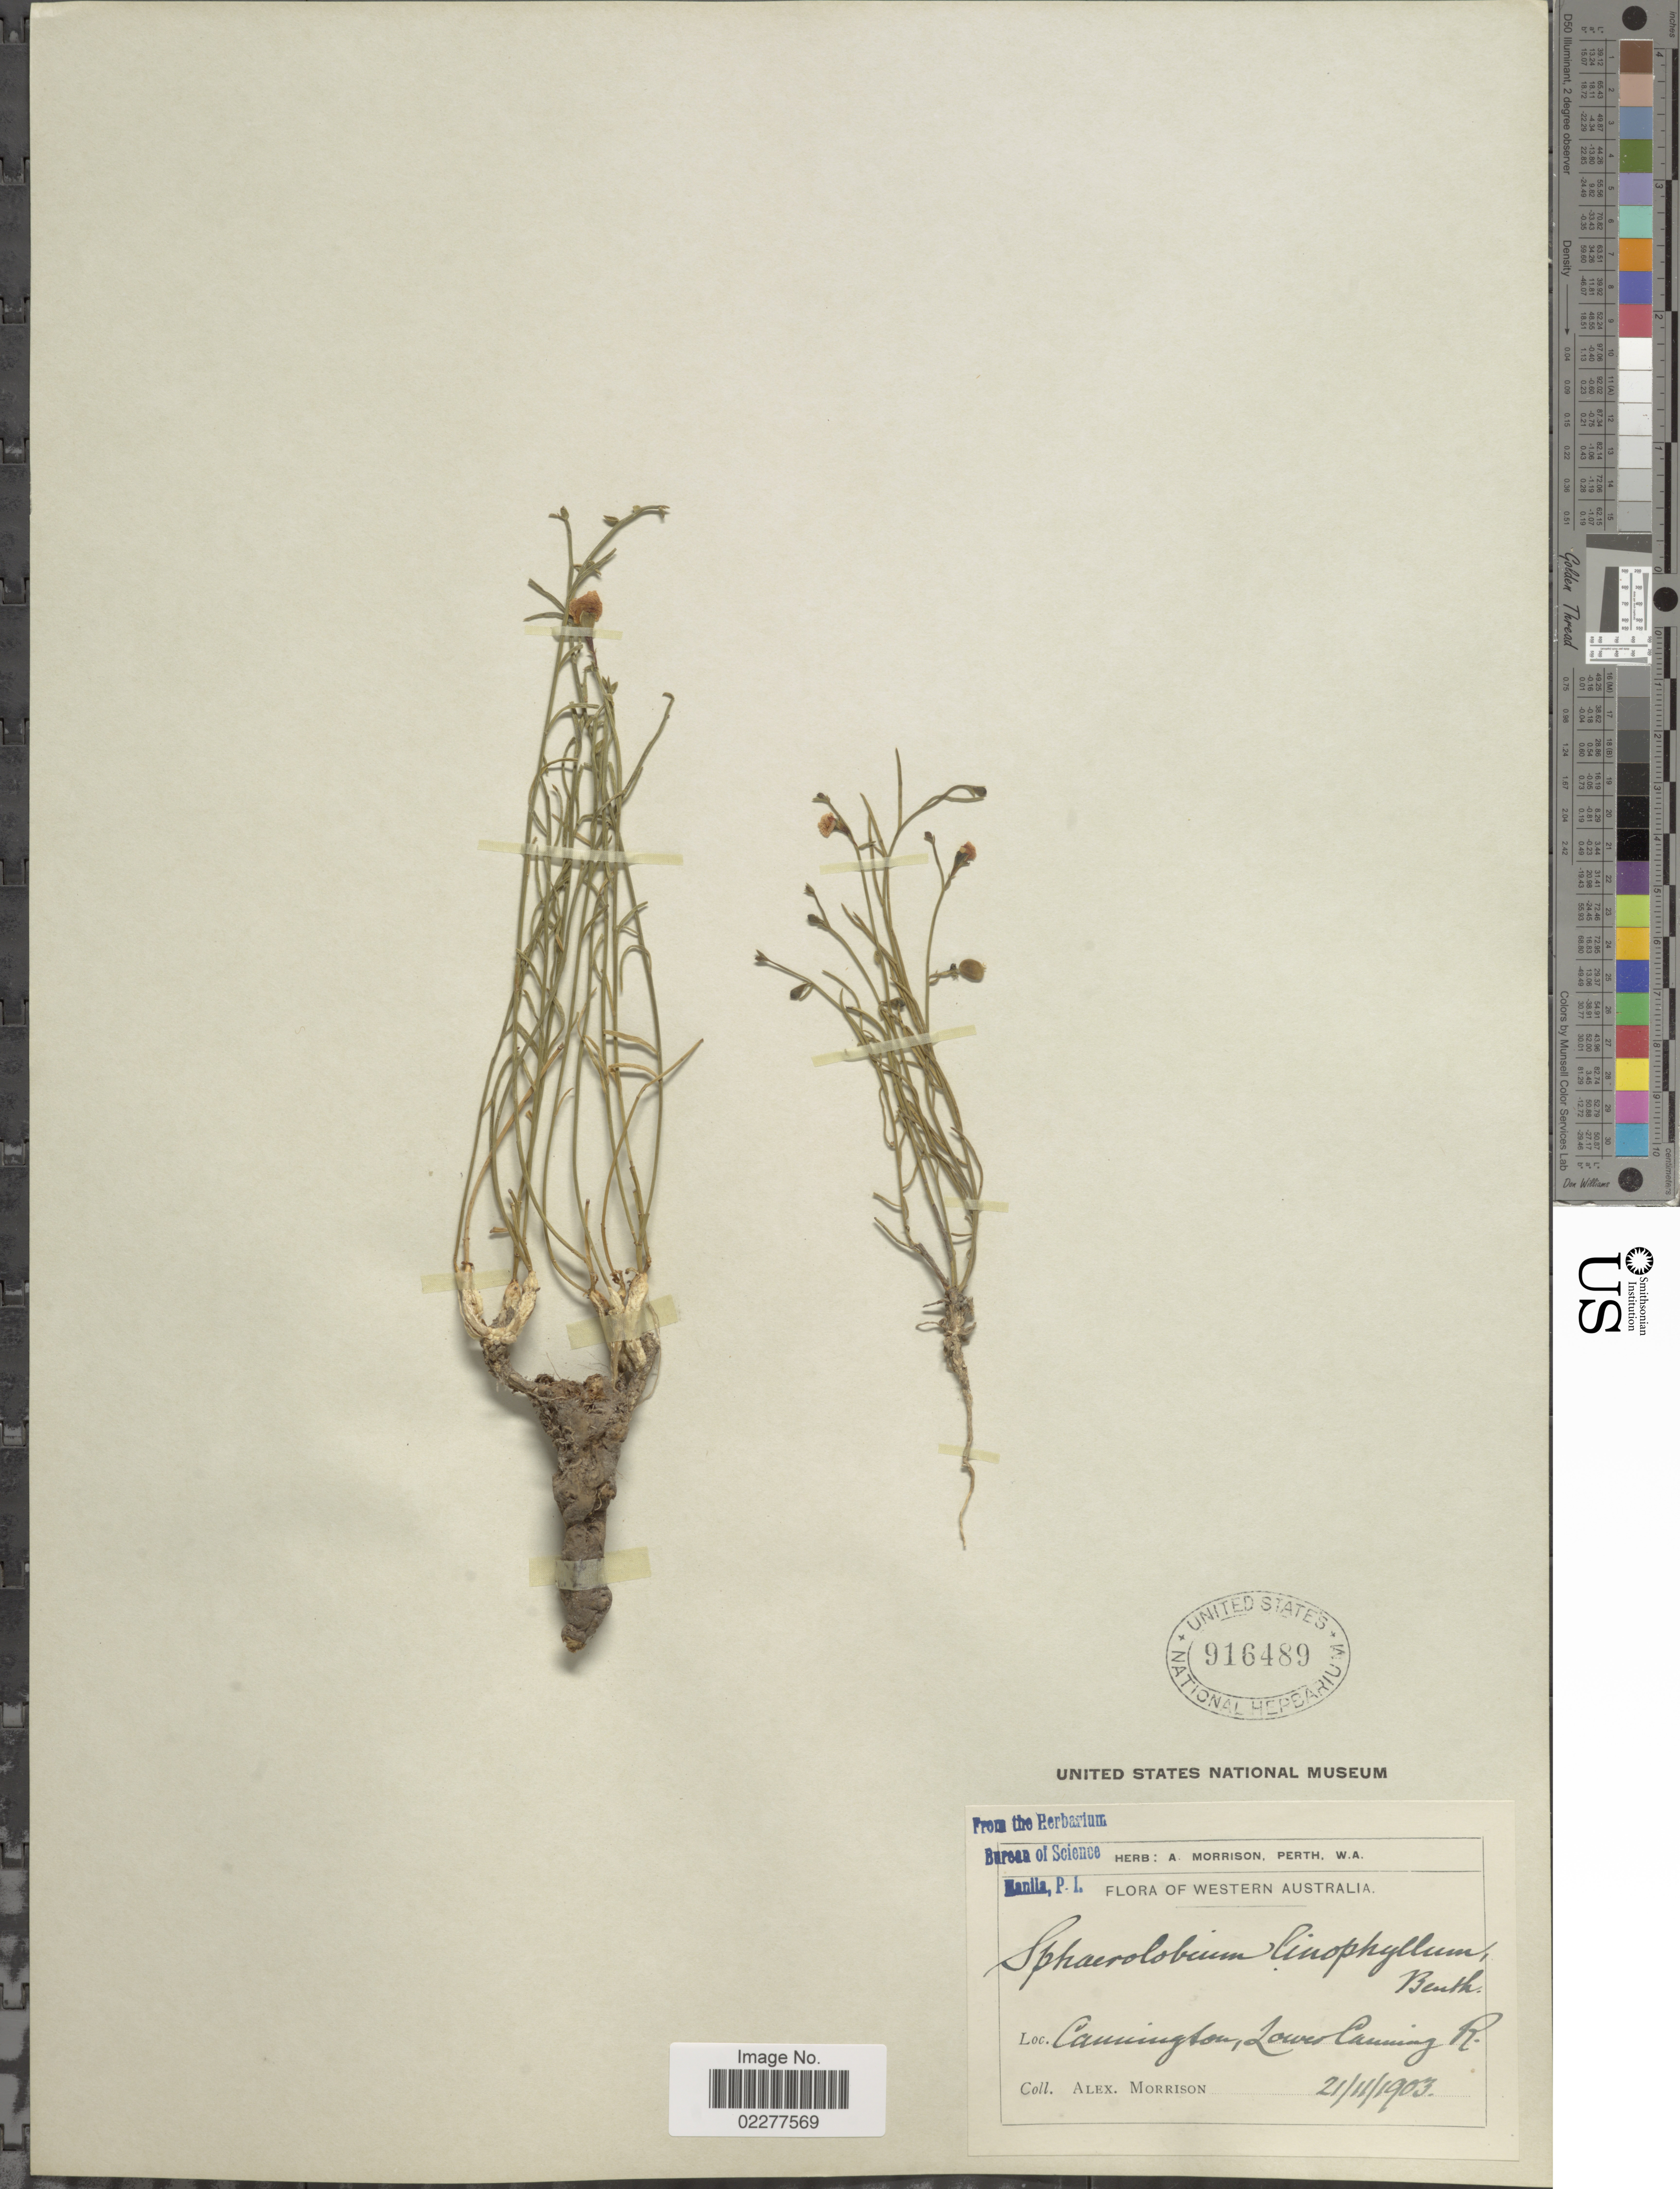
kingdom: Plantae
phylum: Tracheophyta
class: Magnoliopsida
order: Fabales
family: Fabaceae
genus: Sphaerolobium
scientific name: Sphaerolobium linophyllum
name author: Benth.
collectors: A. Morrison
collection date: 1903-11-21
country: Australia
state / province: Western Australia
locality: Cannington, Lower Caninng R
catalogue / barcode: US 916489